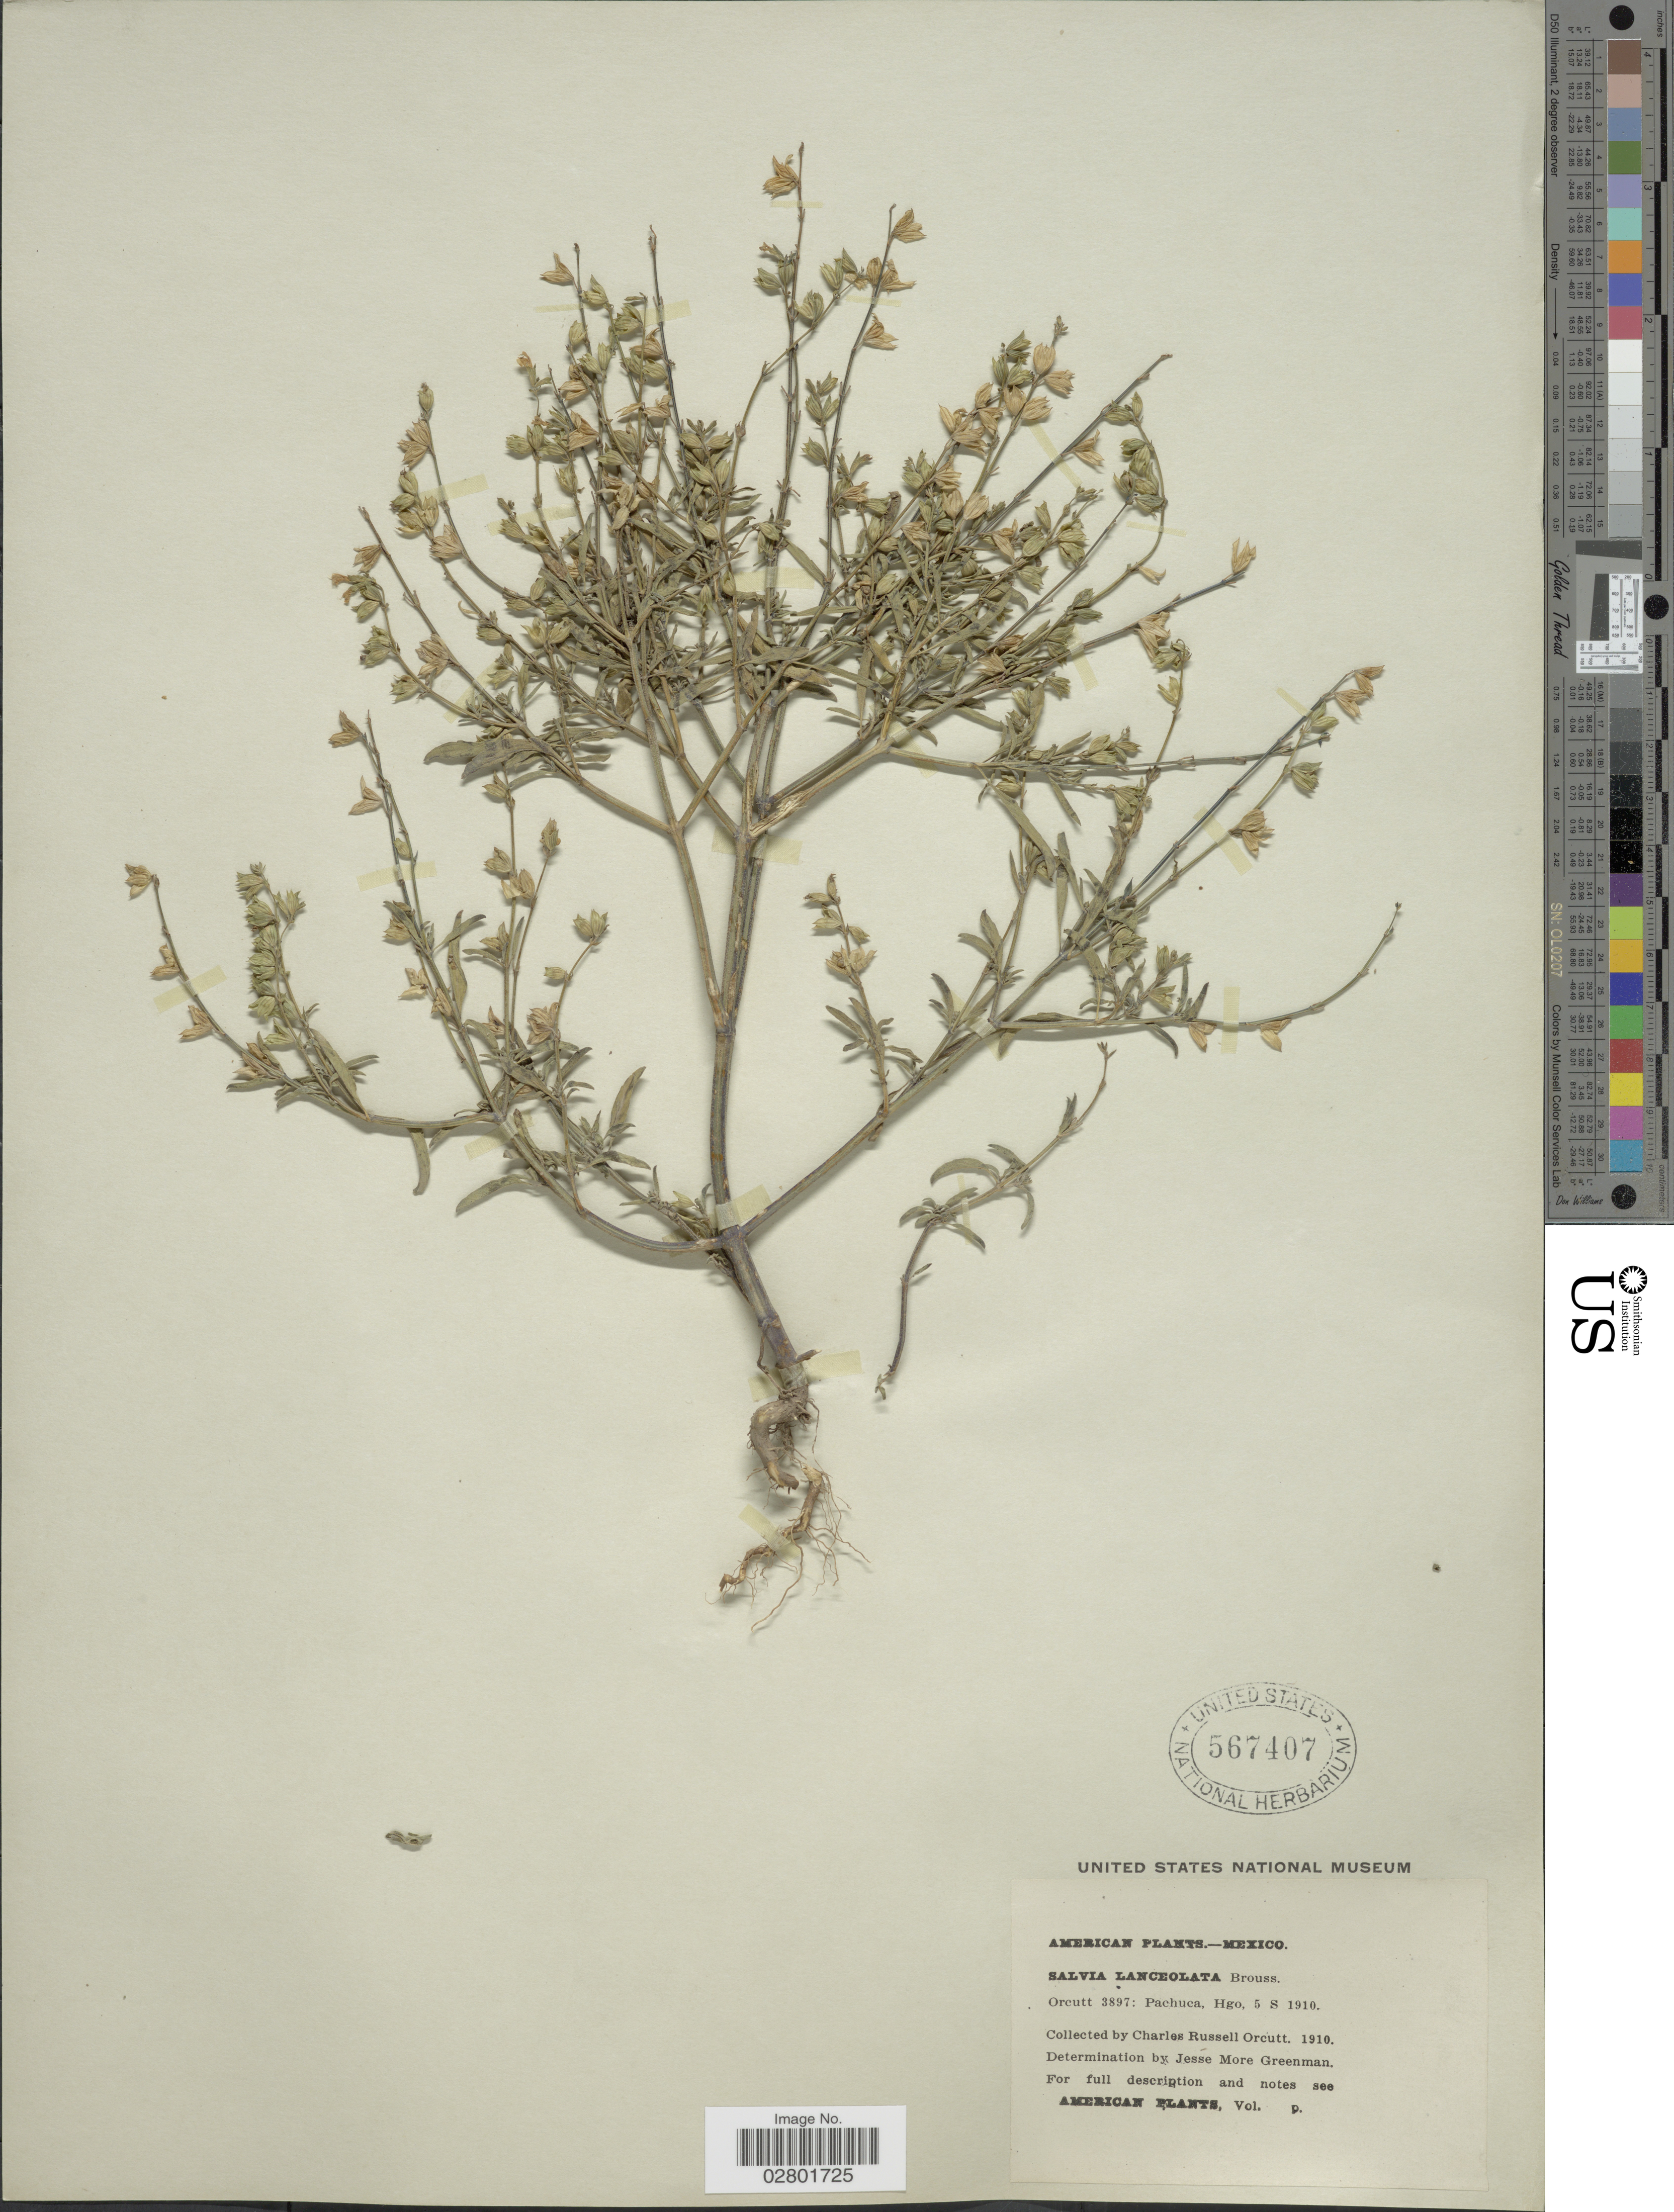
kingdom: Plantae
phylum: Tracheophyta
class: Magnoliopsida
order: Lamiales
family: Lamiaceae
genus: Salvia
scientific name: Salvia lanceolata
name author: Brouss.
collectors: C. R. Orcutt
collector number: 3897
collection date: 1910-09-05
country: Mexico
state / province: Hidalgo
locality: Pachuca.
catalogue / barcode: US 567407